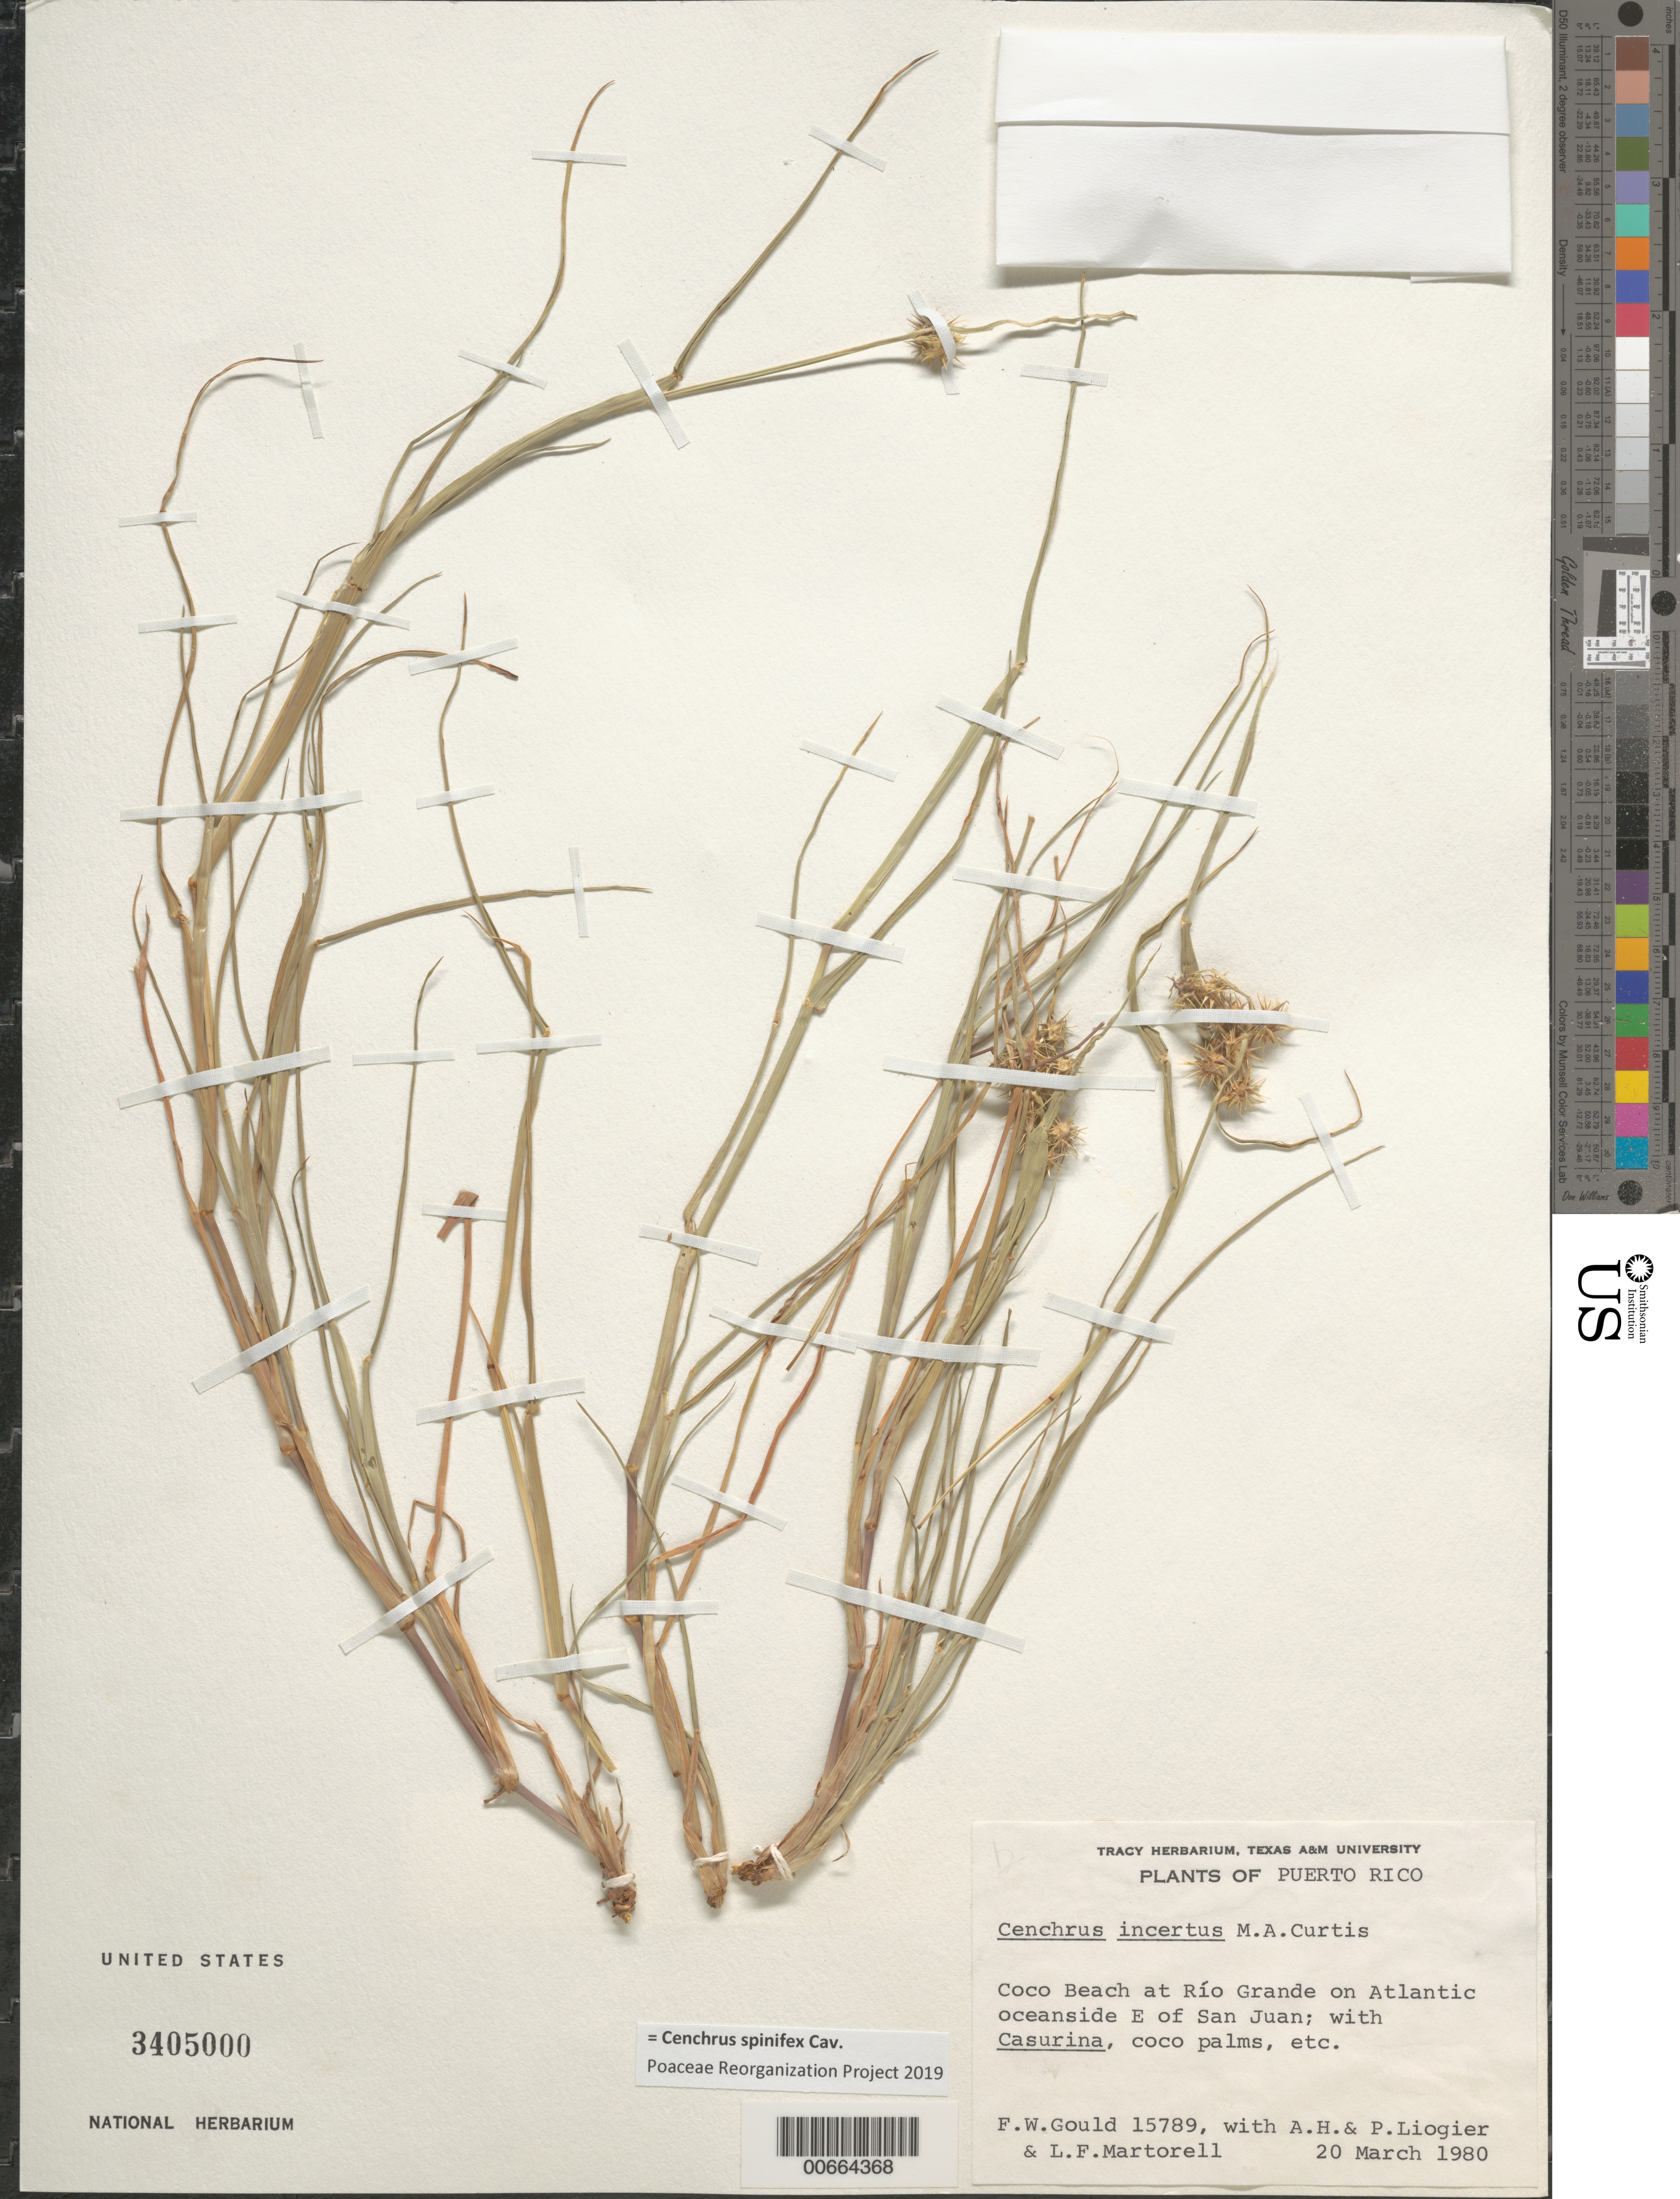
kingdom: Plantae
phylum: Tracheophyta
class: Liliopsida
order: Poales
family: Poaceae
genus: Cenchrus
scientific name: Cenchrus spinifex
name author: Cav.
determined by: Poaceae Reorganization Project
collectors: F. W. Gould, A. H. Liogier, M. P. Liogier & L. Martorell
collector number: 15789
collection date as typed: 20 Mar 1980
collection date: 1980-03-20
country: Puerto Rico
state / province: Río Grande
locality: Coco Beach at Río Grande on Atlantic oceanside E of San Juan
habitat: W/Casurina, coco palms, etc.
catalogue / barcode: US 3405000